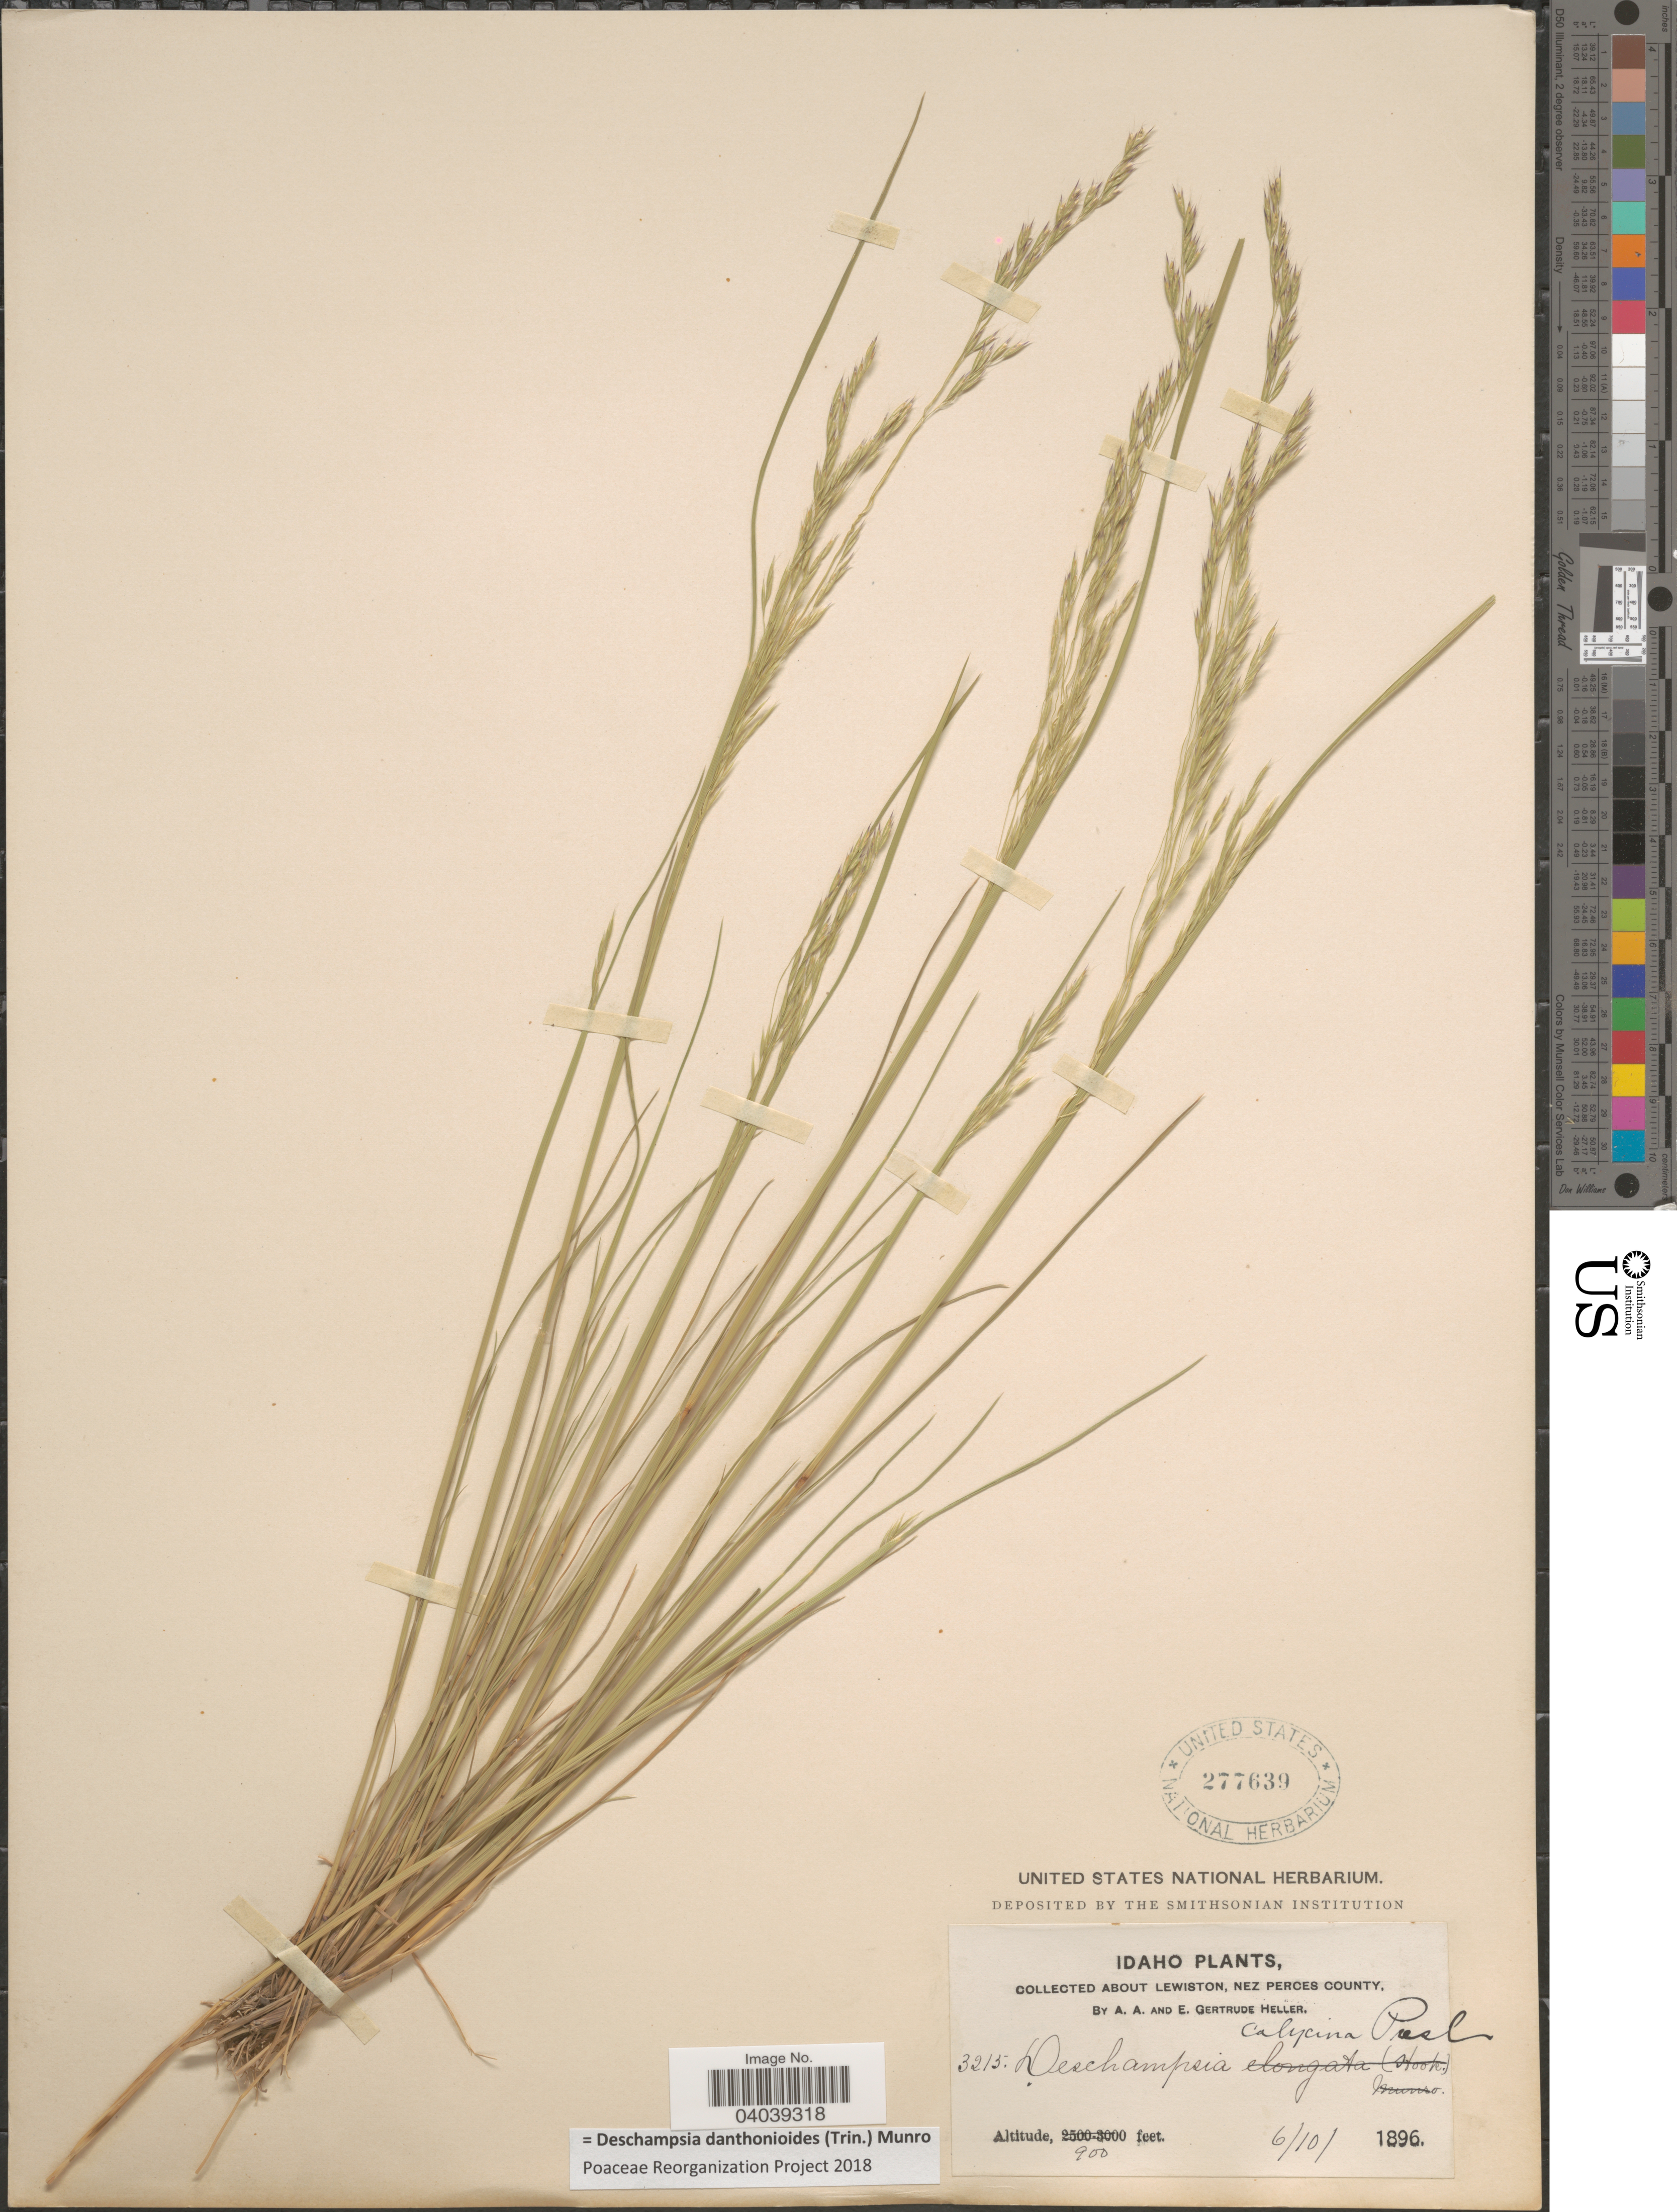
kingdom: Plantae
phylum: Tracheophyta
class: Liliopsida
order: Poales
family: Poaceae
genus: Deschampsia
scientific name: Deschampsia danthonioides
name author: (Trin.) Munro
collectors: A. A. Heller & E. G. Heller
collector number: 3215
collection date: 1896-06-10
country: United States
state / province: Idaho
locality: About Lewiston, Nez Perces County.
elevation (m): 274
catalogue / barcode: US 277639